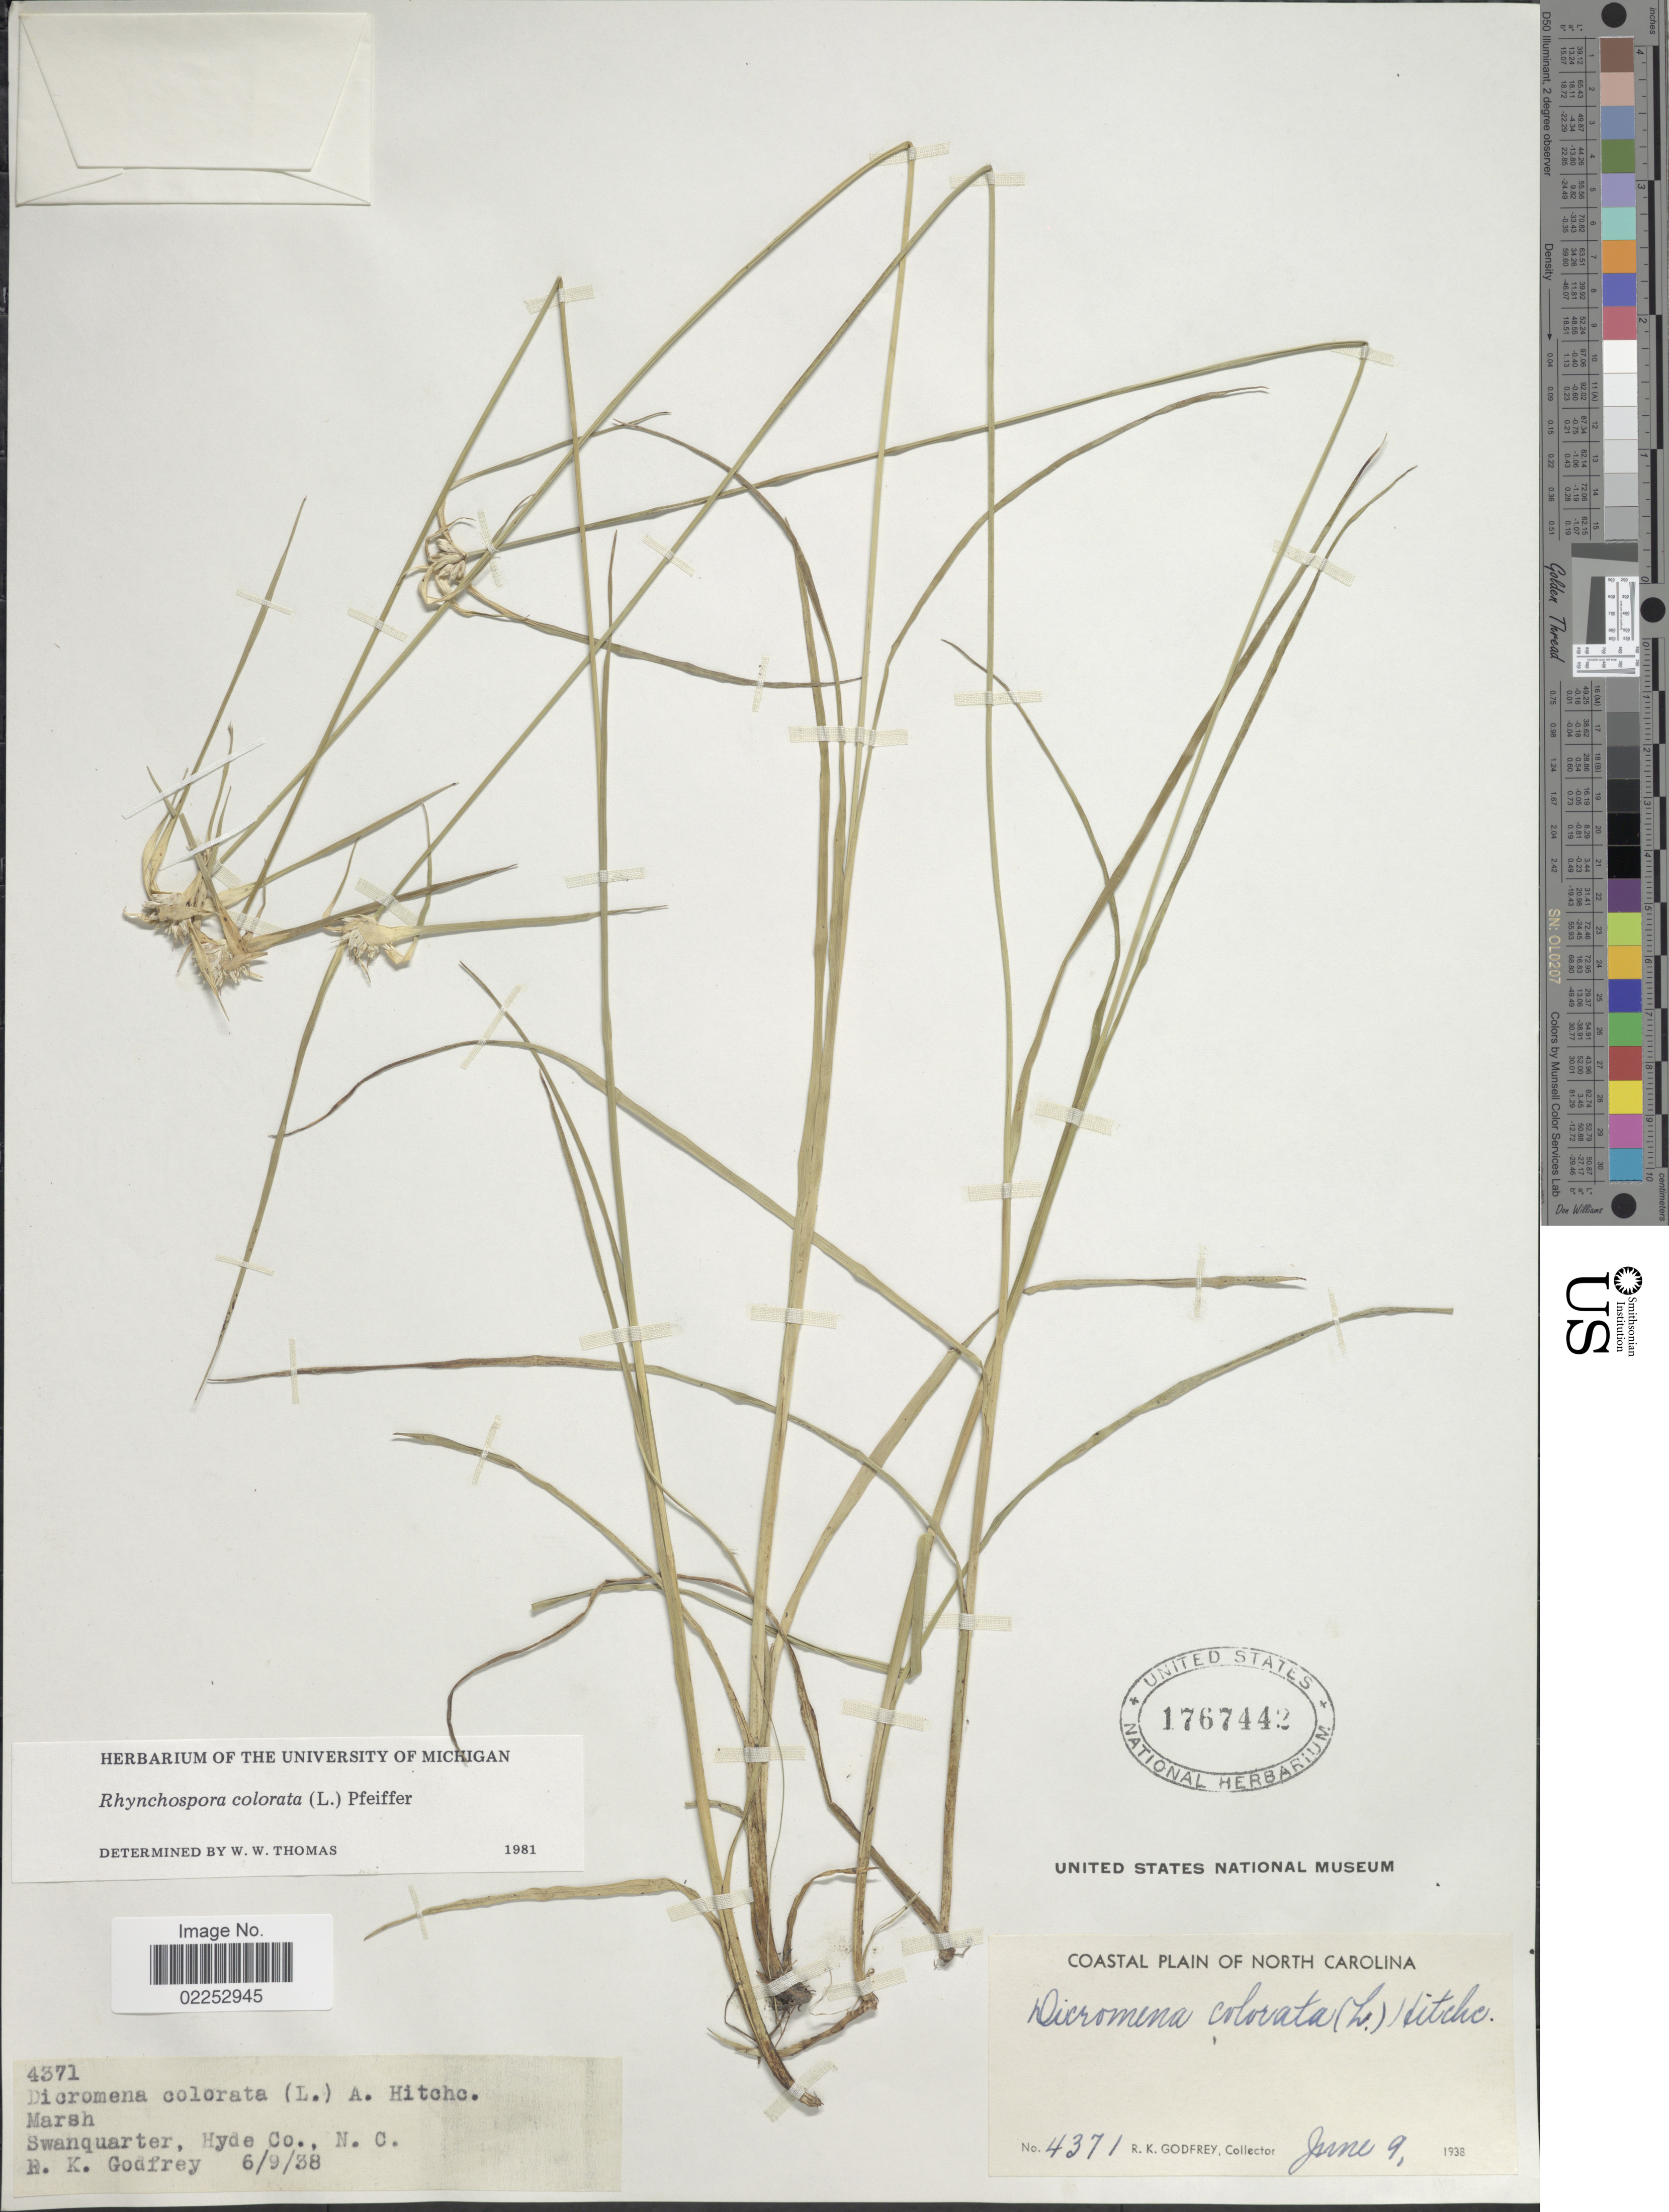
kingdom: Plantae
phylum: Tracheophyta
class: Liliopsida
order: Poales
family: Cyperaceae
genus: Rhynchospora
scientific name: Rhynchospora colorata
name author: (L.) H. Pfeiff.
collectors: R. K. Godfrey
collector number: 4371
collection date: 1938-06-09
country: United States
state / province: North Carolina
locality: Swanquarter, Hyde Co.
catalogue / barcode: US 1767442